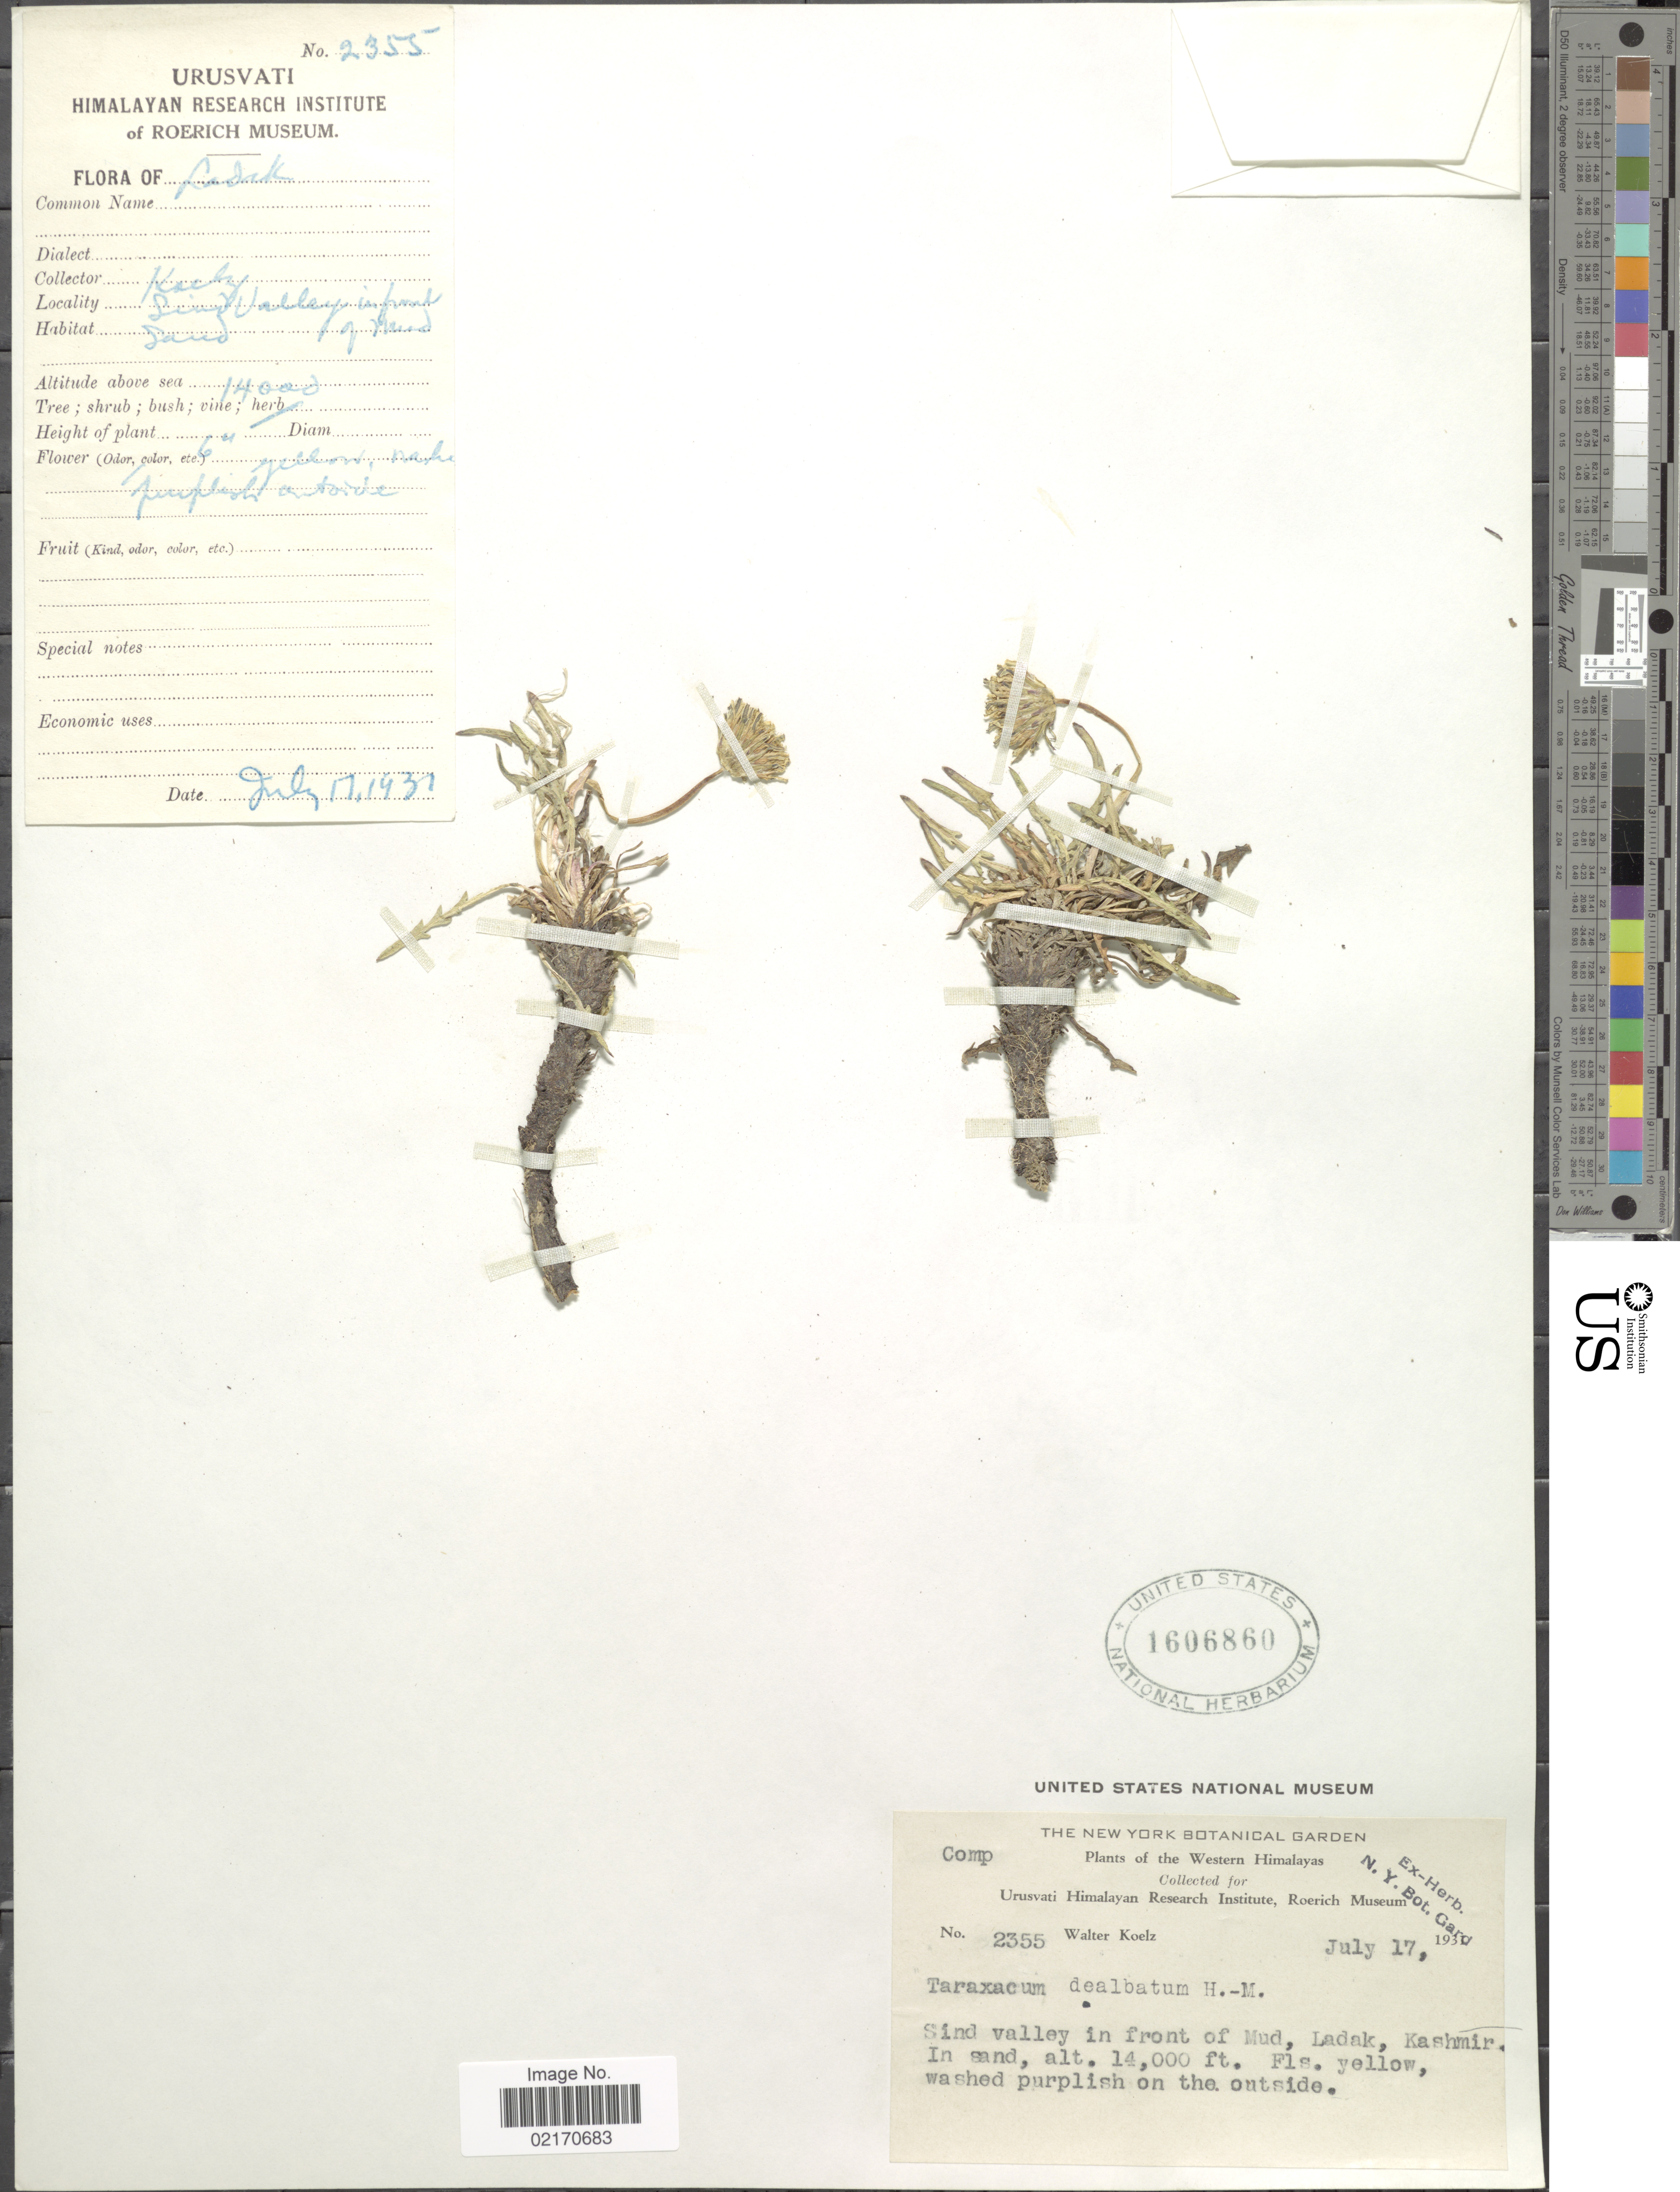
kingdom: Plantae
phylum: Tracheophyta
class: Magnoliopsida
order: Asterales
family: Asteraceae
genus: Taraxacum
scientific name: Taraxacum dealbatum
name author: Hand.-Mazz.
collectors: W. N. Koelz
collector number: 2355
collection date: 1931-07-17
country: India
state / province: Ladakh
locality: Western Himalayas, Sind valley in front of Mud, Ladak, Kashmir.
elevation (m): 4267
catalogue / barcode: US 1606860